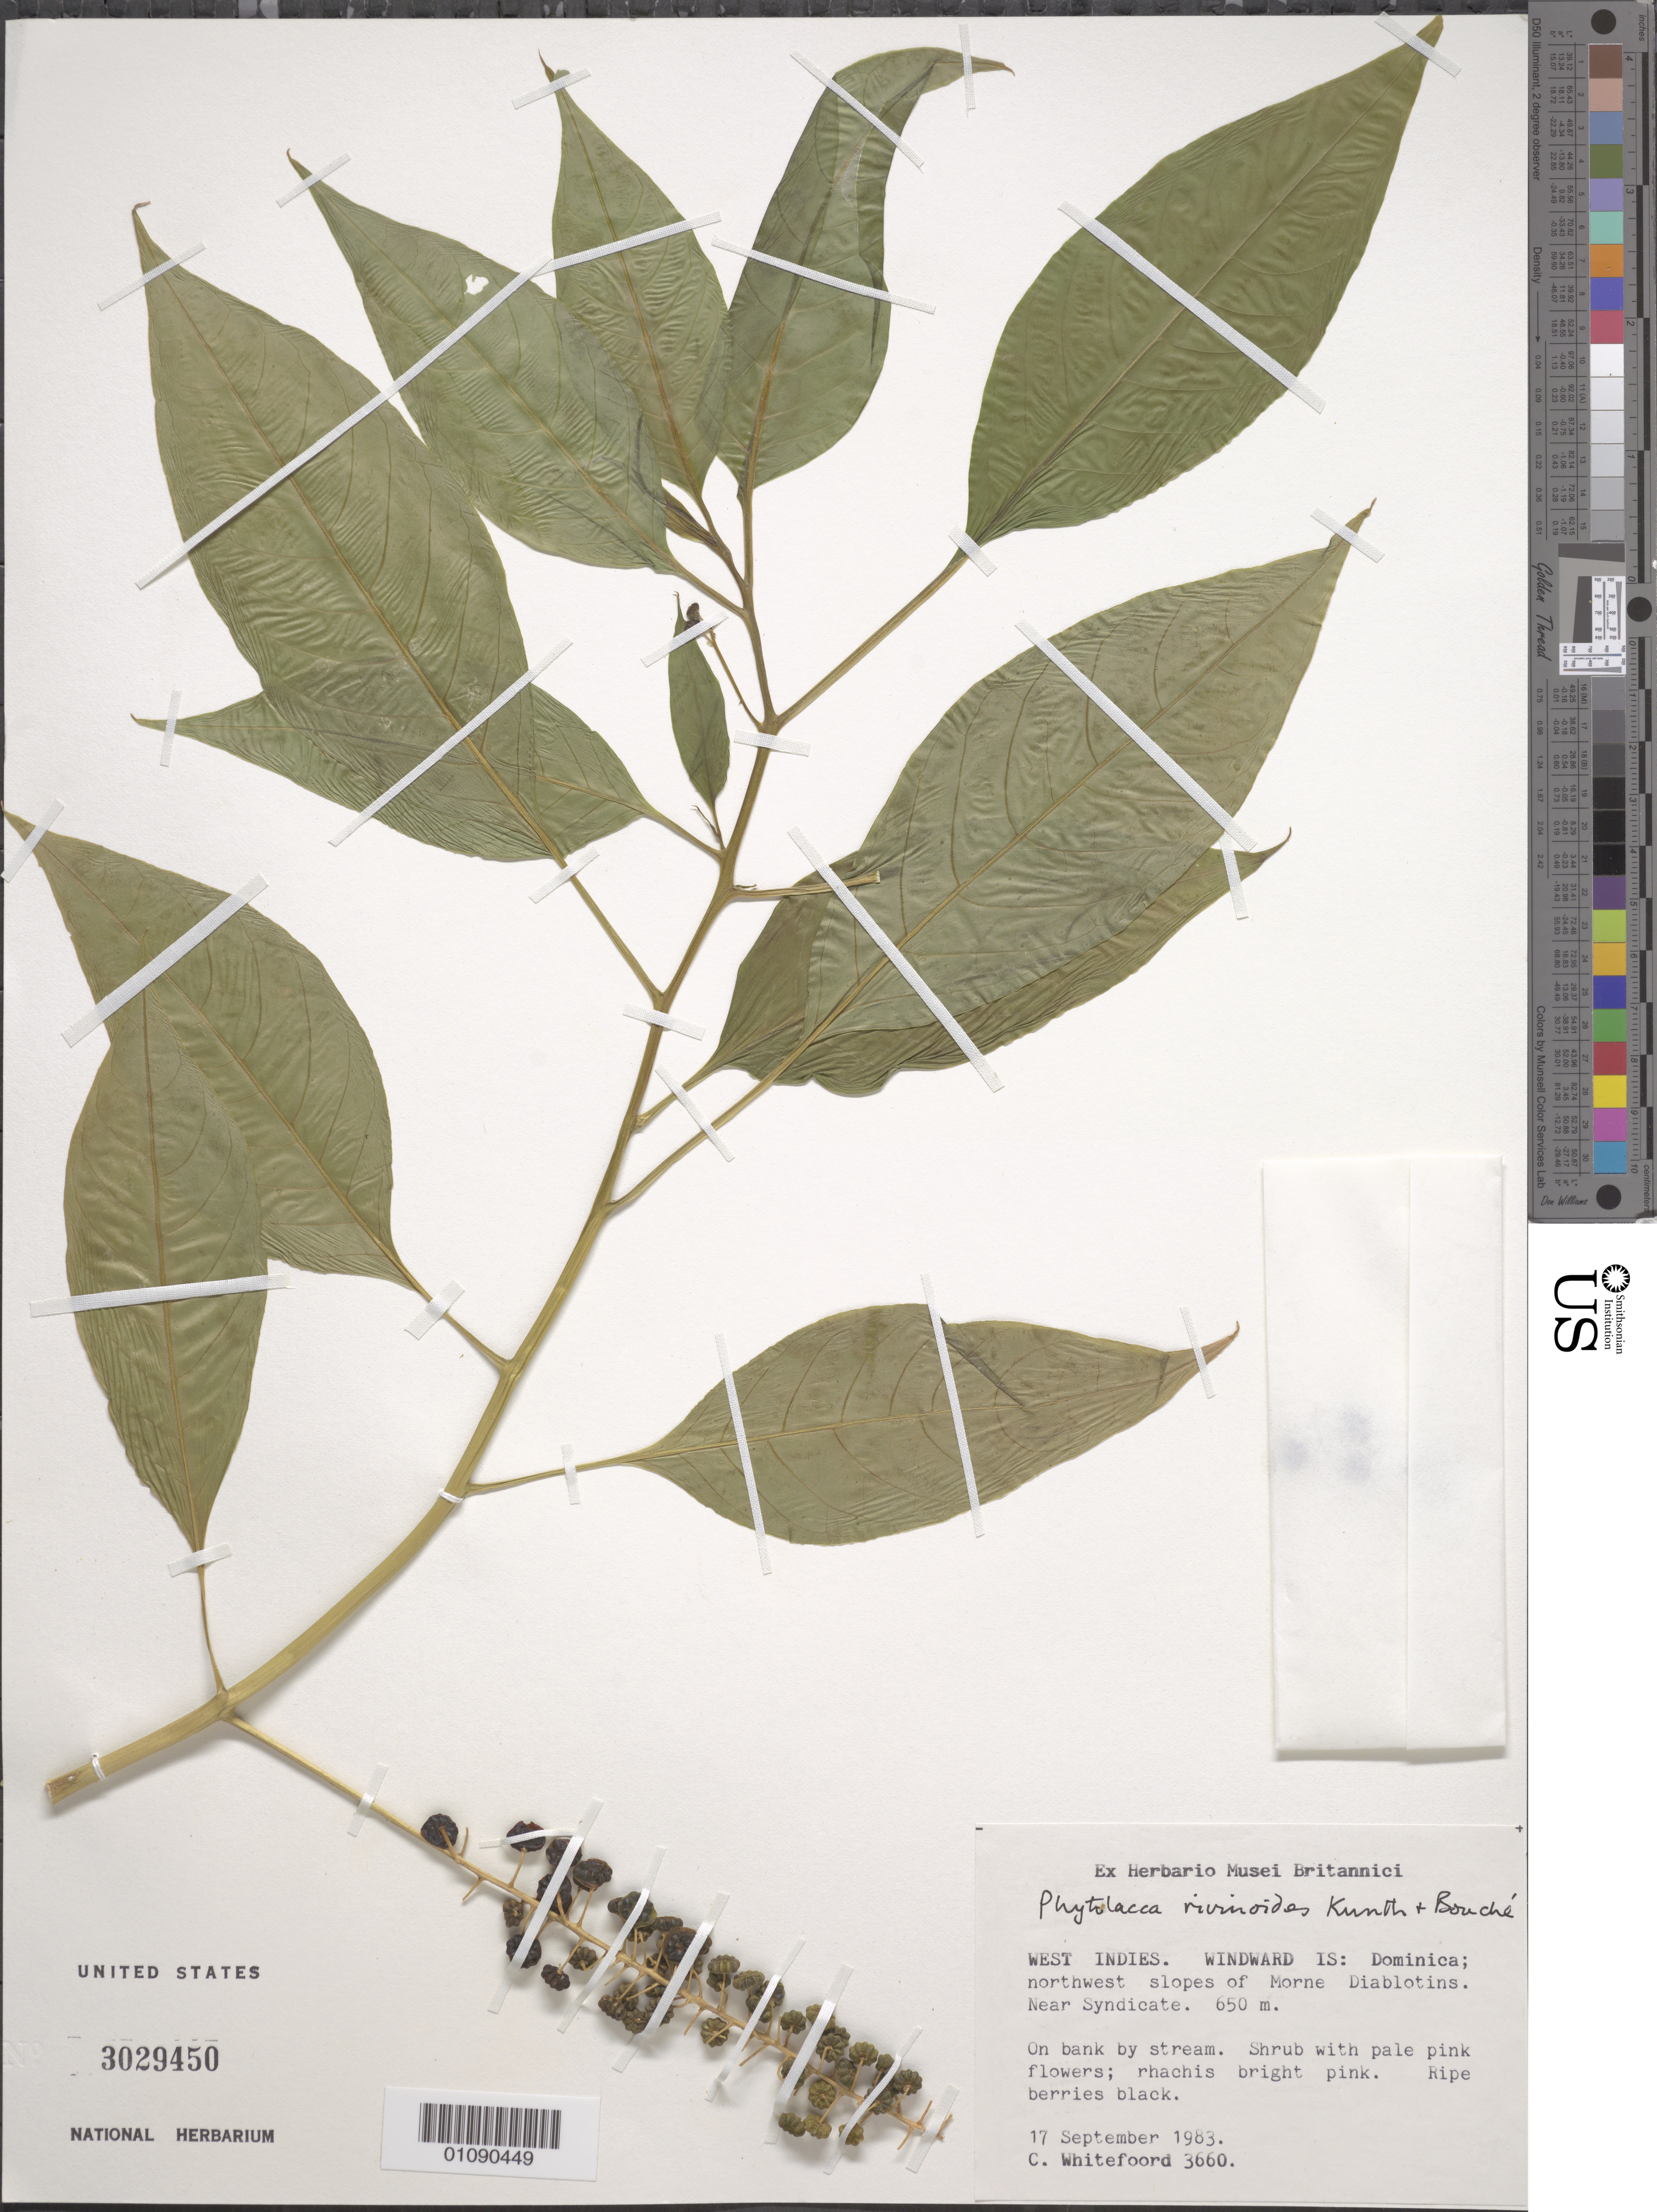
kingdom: Plantae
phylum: Tracheophyta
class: Magnoliopsida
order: Caryophyllales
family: Phytolaccaceae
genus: Phytolacca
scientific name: Phytolacca rivinoides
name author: Kunth & C.D. Bouché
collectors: C. Whitefoord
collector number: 3660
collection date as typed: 17 Sep 1983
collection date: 1983-09-17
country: Dominica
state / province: St. Paul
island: Dominica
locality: NW slopes of Morne Diablotins. Near Syndicate.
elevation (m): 650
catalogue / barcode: US 3029450